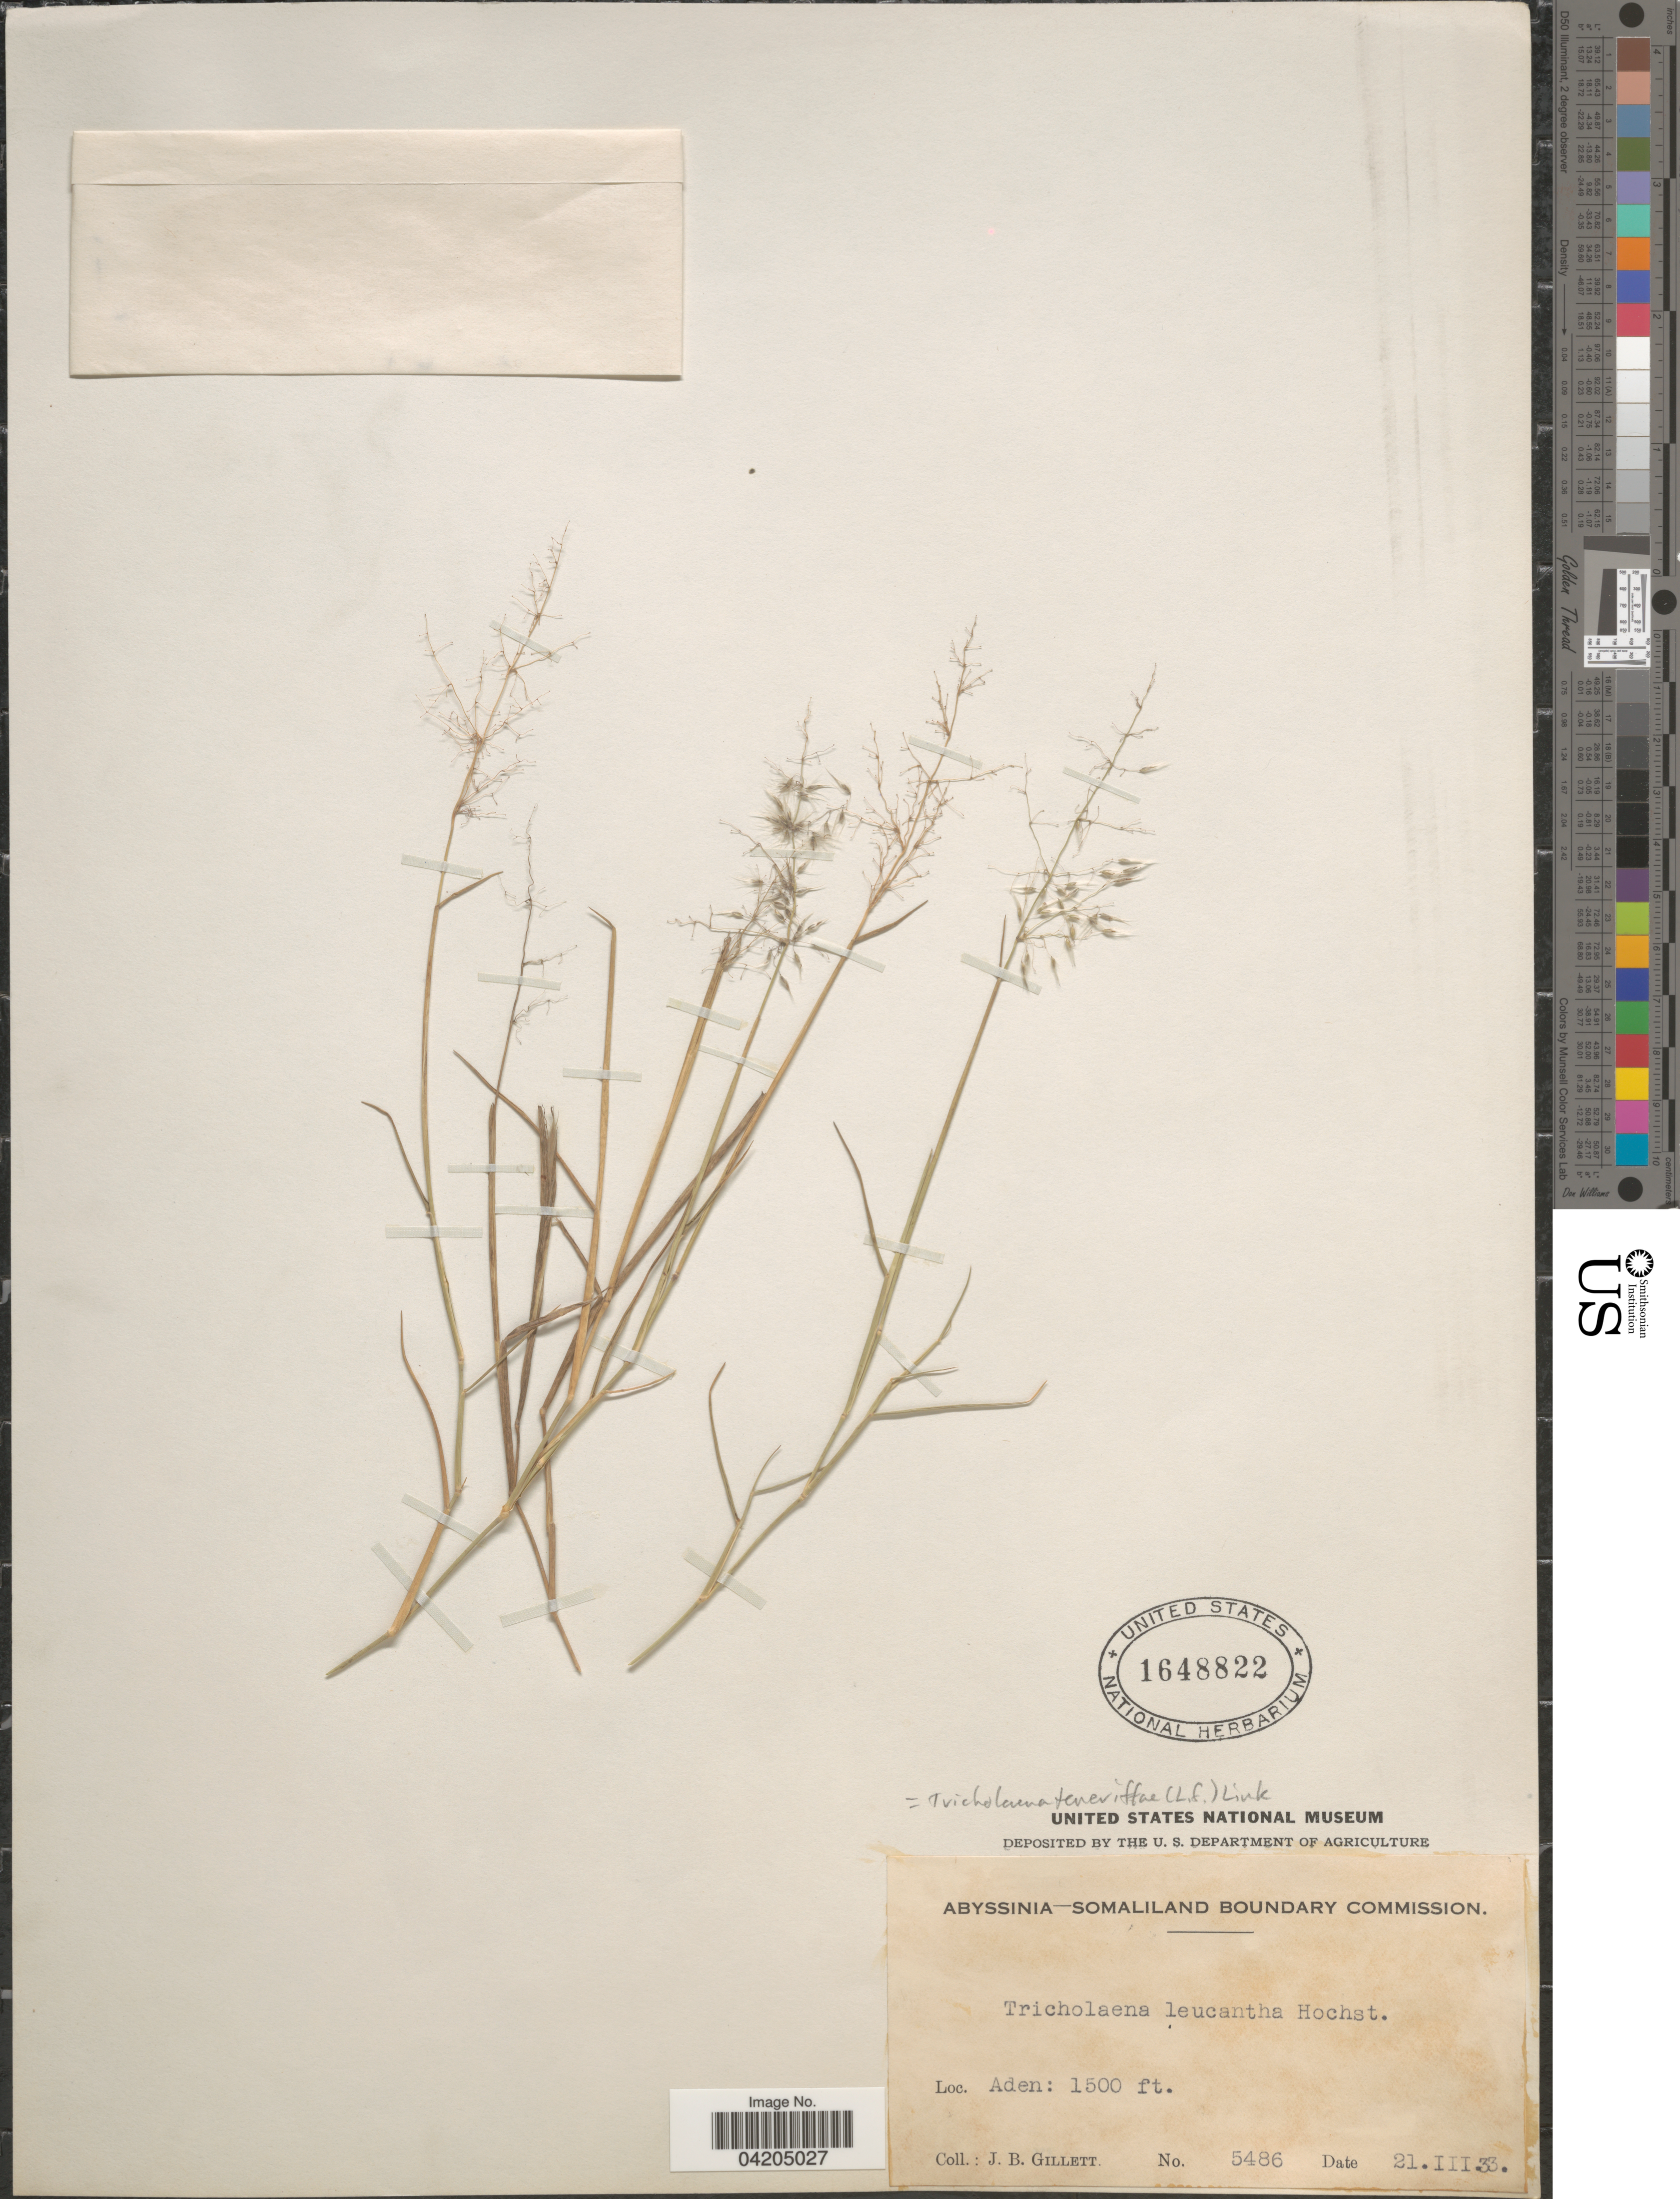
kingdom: Plantae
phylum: Tracheophyta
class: Liliopsida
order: Poales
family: Poaceae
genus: Tricholaena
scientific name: Tricholaena teneriffae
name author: (L.) Link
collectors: J. B. Gillett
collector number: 5486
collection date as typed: Transcribed d/m/y: 23/3/33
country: Yemen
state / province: Adan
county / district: Craiter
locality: Aden.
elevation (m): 457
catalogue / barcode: US 1648822